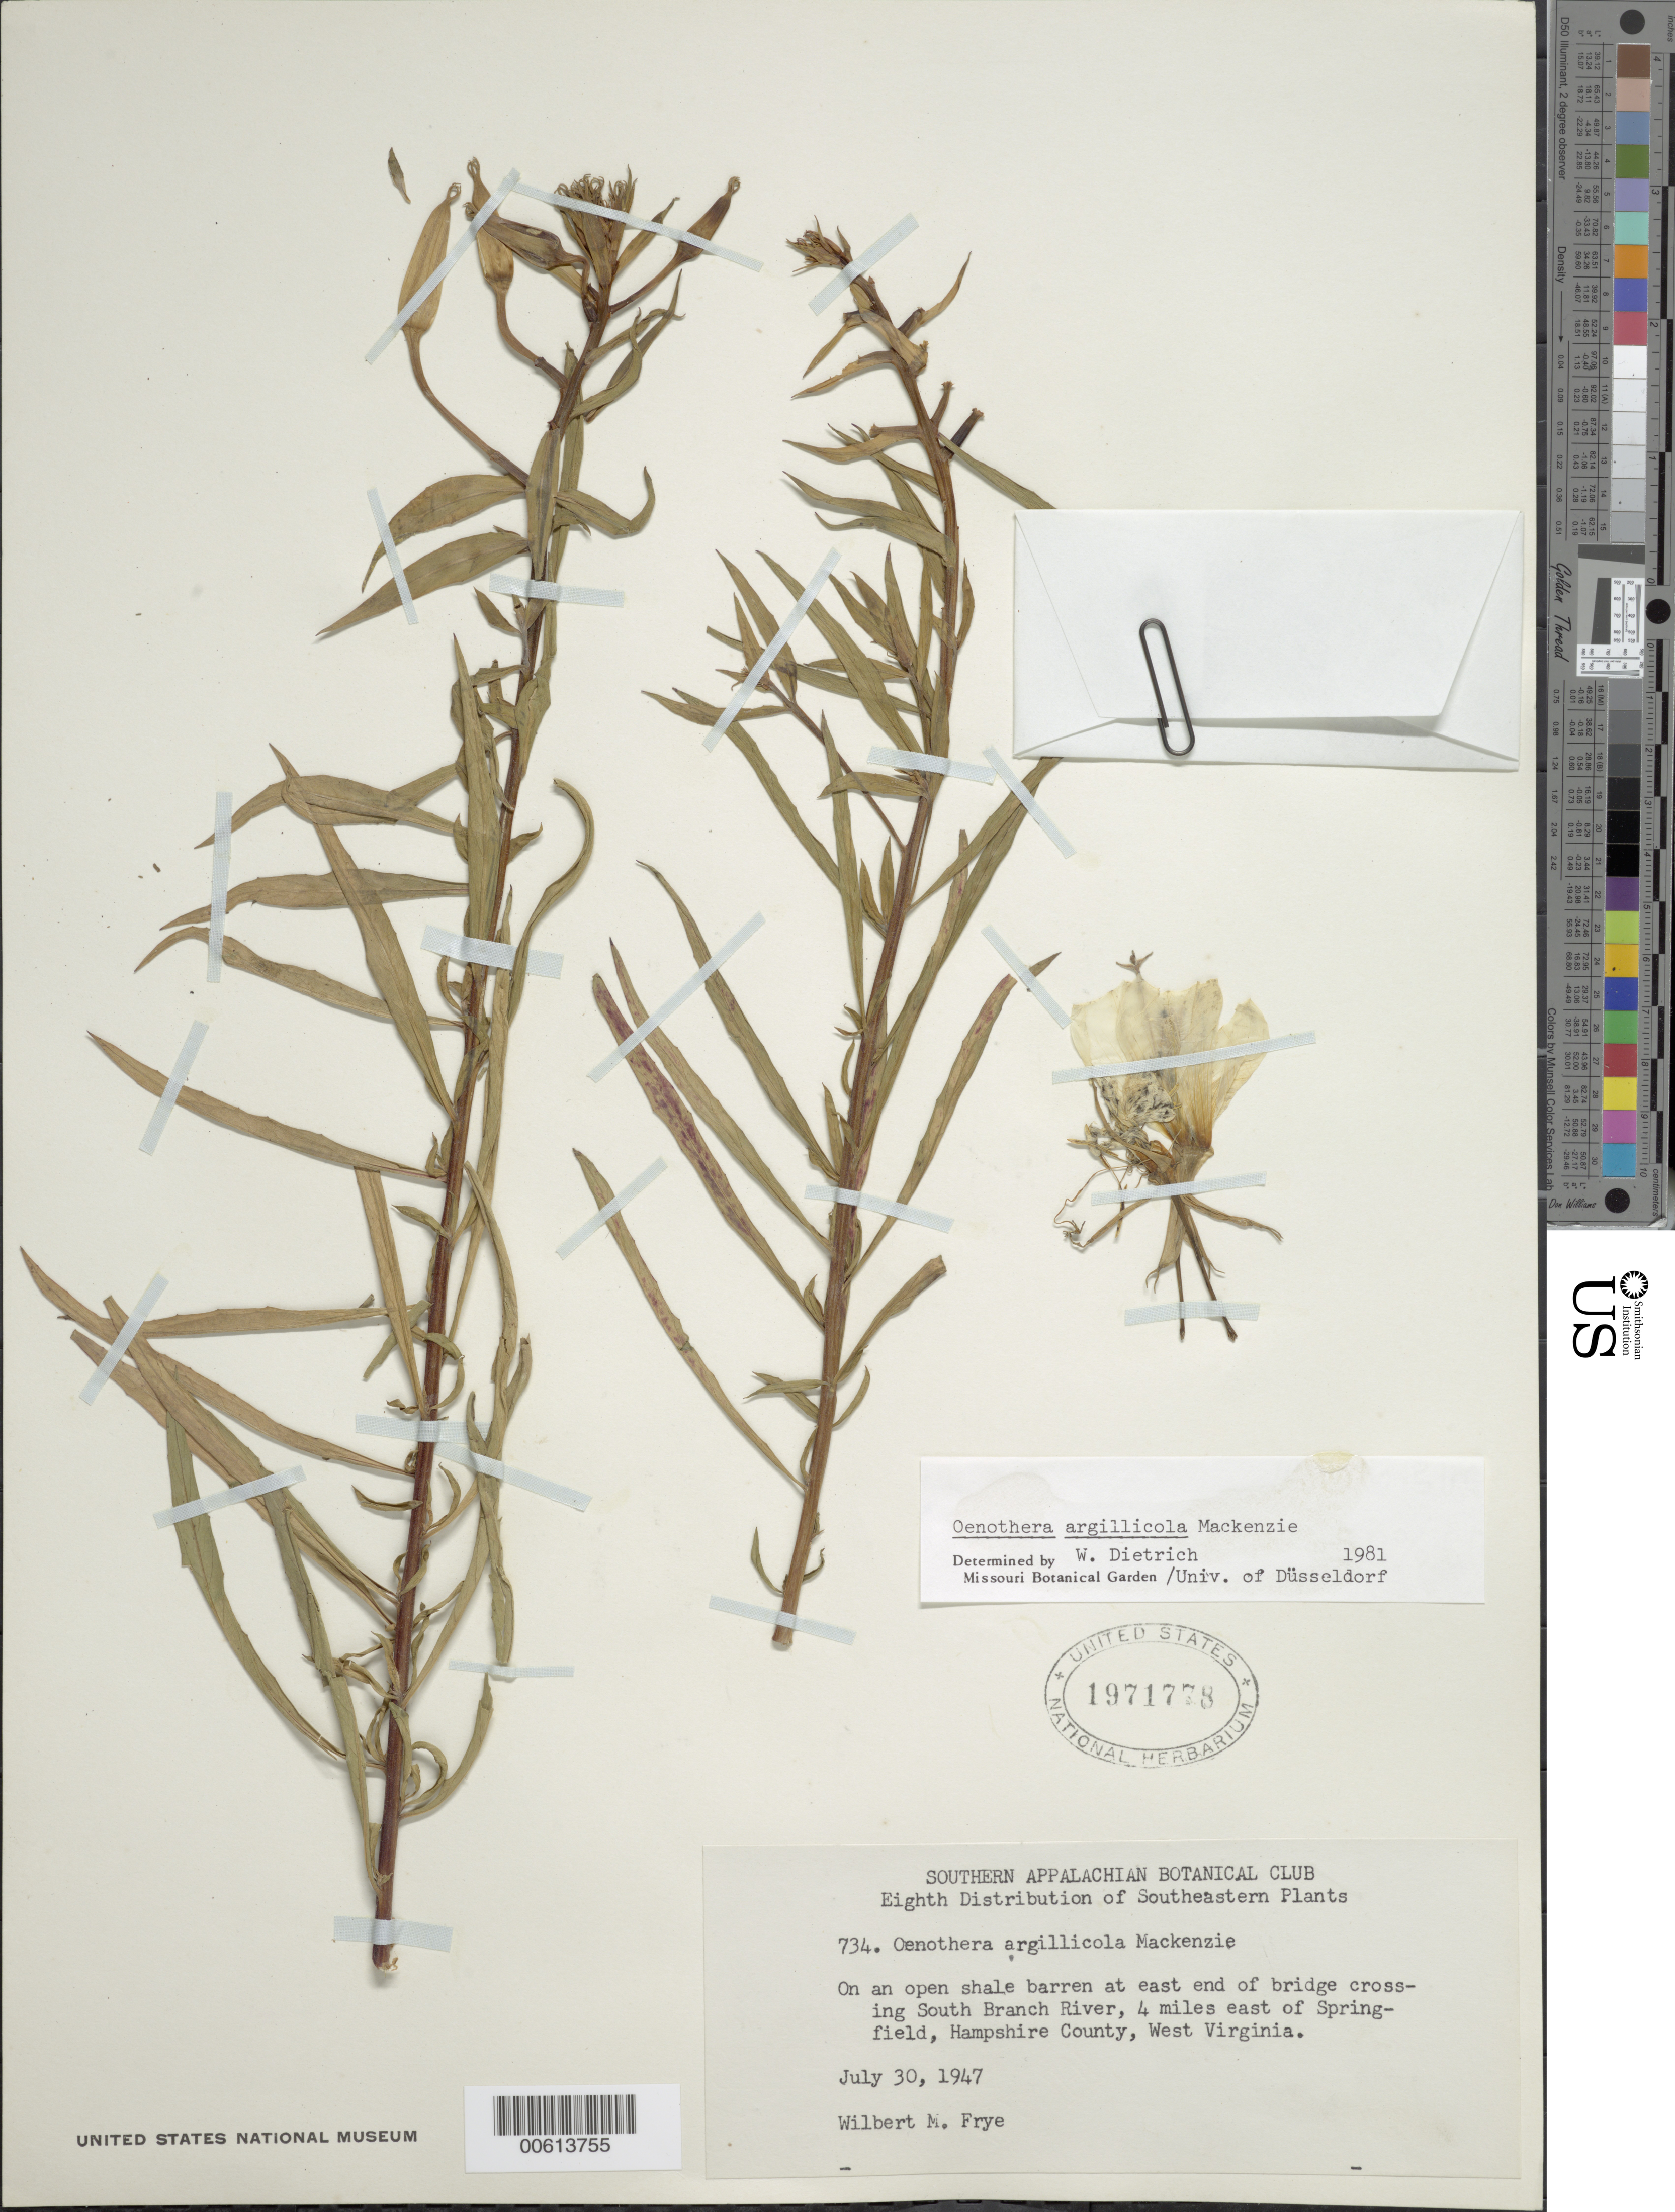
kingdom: Plantae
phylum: Tracheophyta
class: Magnoliopsida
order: Myrtales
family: Onagraceae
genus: Oenothera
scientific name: Oenothera argillicola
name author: Mackenz.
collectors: W. Frye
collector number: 734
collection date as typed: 30 Jul 1947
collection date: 1947-07-30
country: United States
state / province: West Virginia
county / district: Hampshire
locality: E end of bridge cross South Branch River, E of Springfield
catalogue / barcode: US 1971778